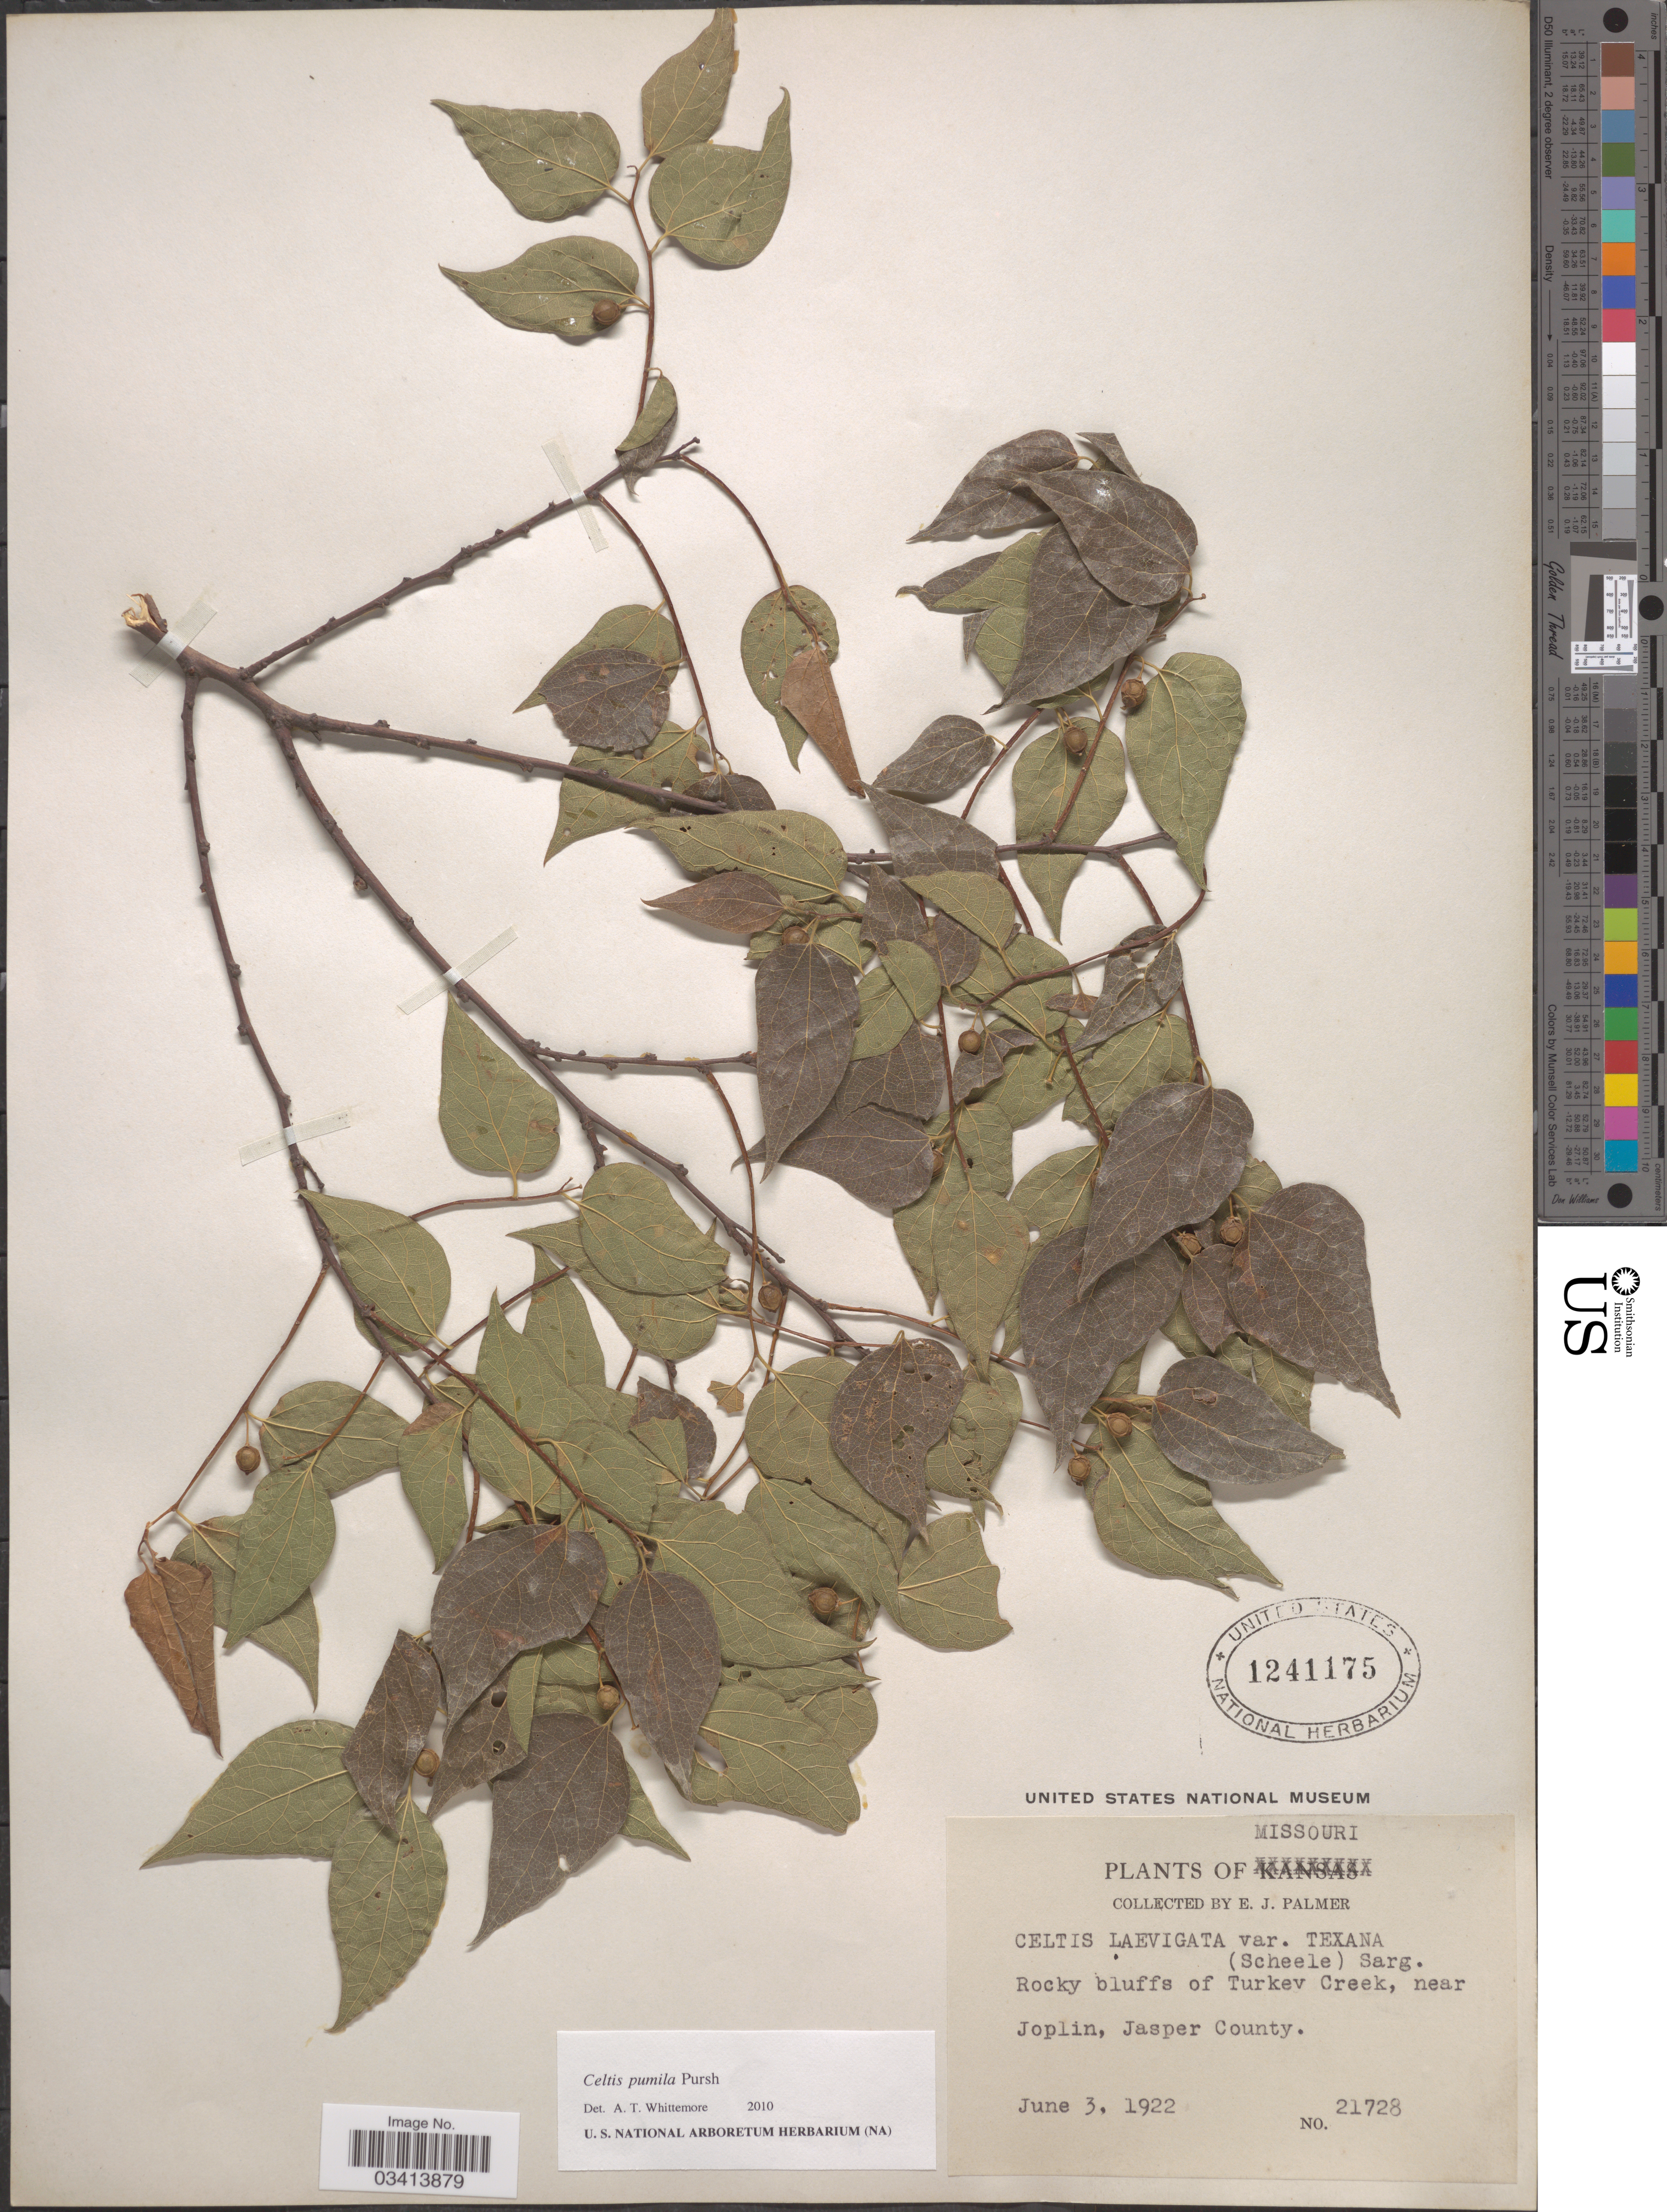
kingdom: Plantae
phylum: Tracheophyta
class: Magnoliopsida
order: Rosales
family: Cannabaceae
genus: Celtis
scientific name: Celtis occidentalis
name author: L.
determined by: Strong, M. T., (US), Smithsonian Institution - National Museum of Natural History (UNITED STATES)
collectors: E. J. Palmer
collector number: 21728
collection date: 1922-06-03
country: United States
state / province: Missouri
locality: Rocky bluffs of Turkev Creek, near Joplin, Jasper County.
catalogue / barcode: US 1241175